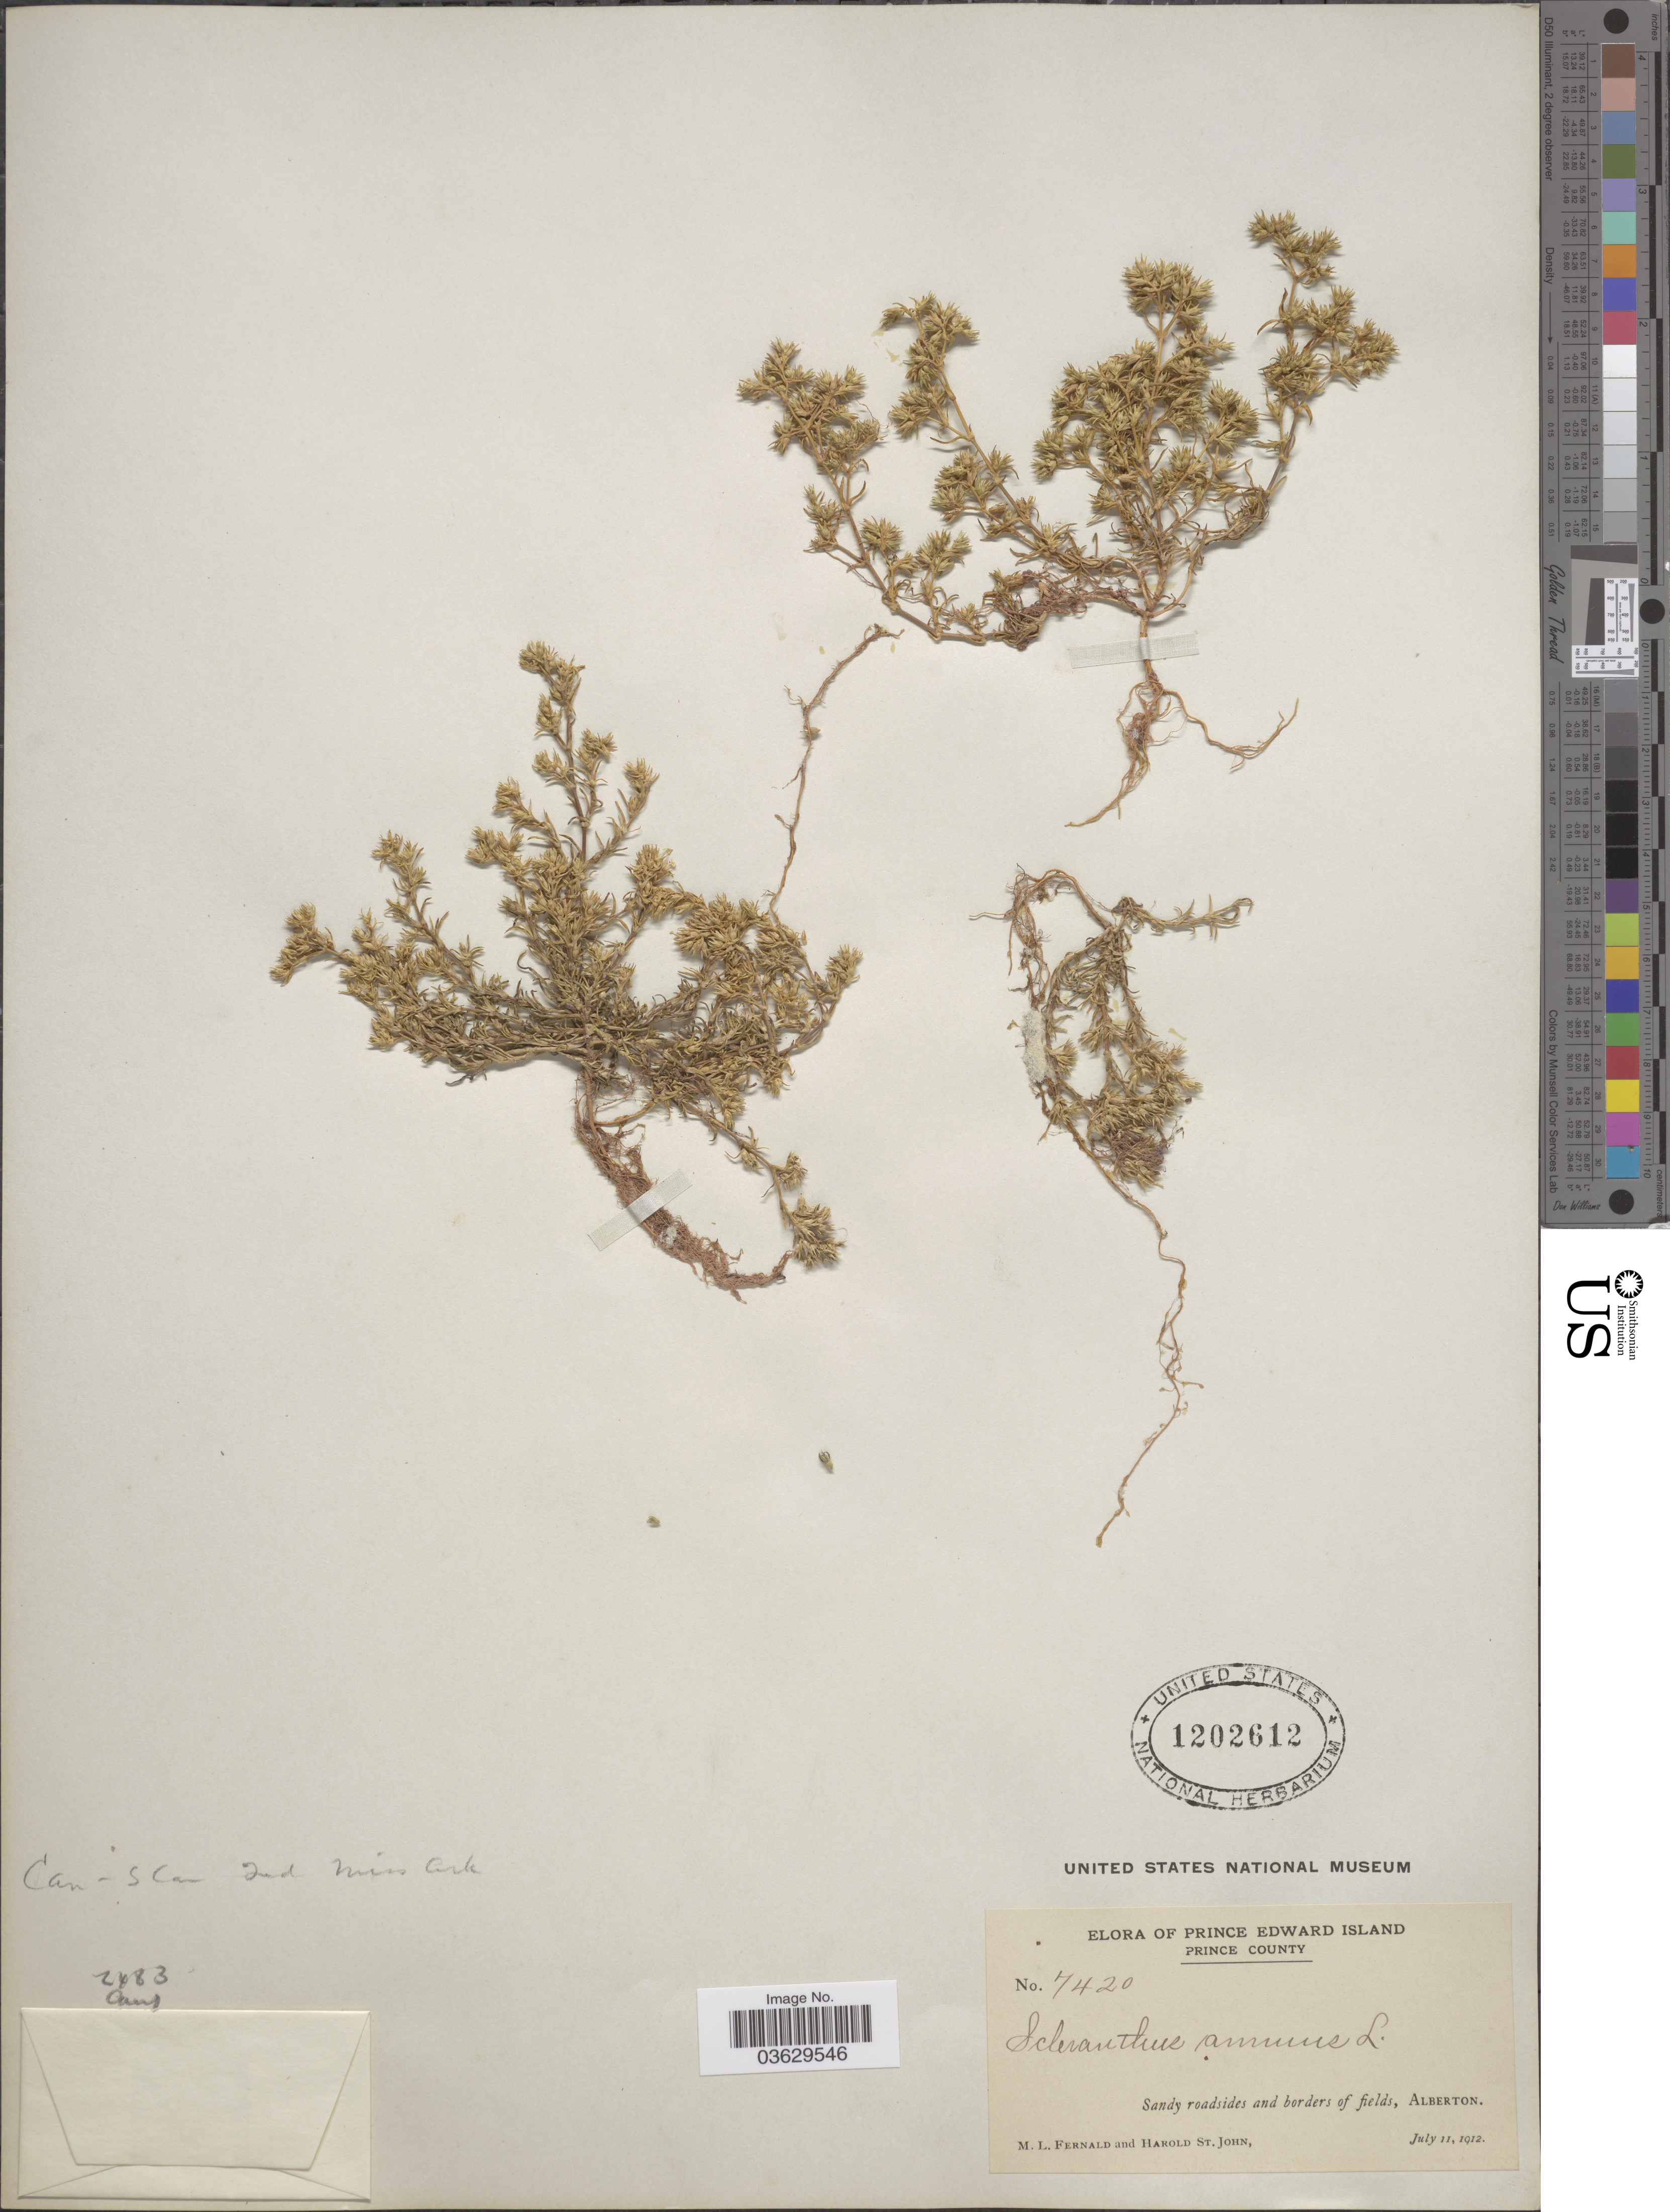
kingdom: Plantae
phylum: Tracheophyta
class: Magnoliopsida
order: Caryophyllales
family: Caryophyllaceae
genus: Scleranthus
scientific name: Scleranthus annuus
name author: L.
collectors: M. L. Fernald & H. St. John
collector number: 7420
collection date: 1912-07-11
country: Canada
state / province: Prince Edward Island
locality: Prince Edward Island. Prince County. Sandy roadside and borders of fields, Alberton.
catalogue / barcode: US 1202612